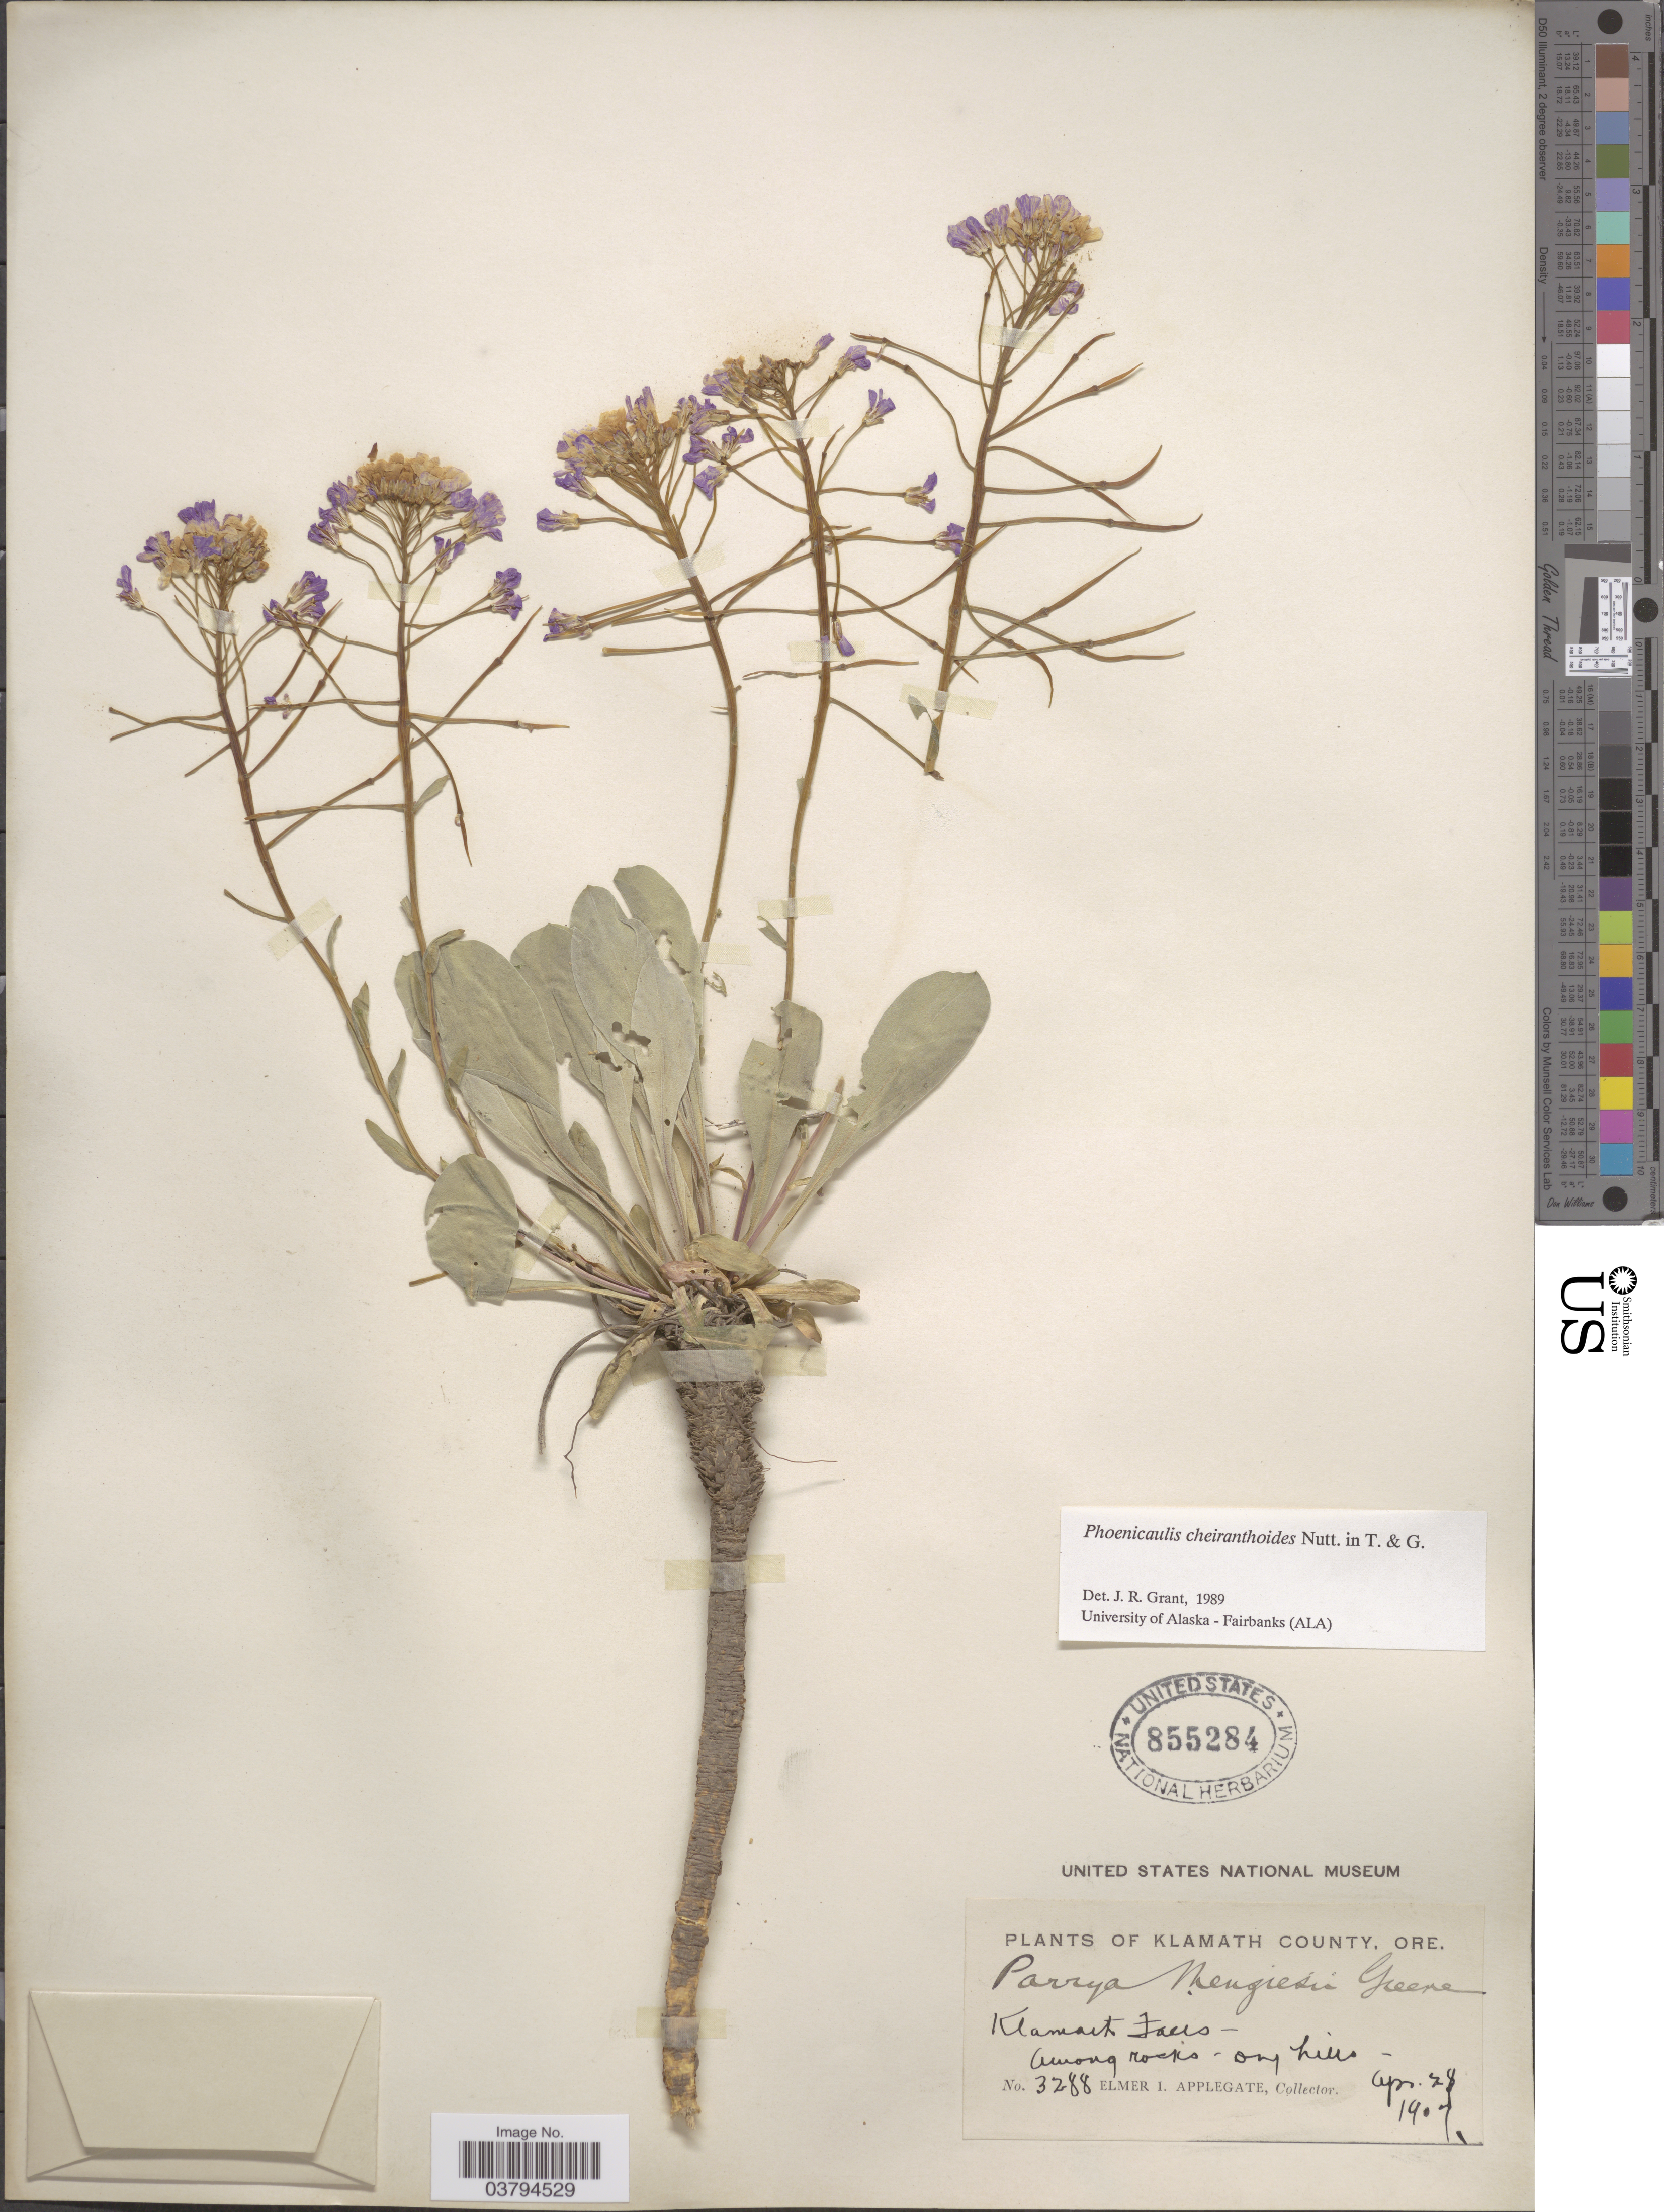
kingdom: Plantae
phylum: Tracheophyta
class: Magnoliopsida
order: Brassicales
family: Brassicaceae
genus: Phoenicaulis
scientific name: Phoenicaulis cheiranthoides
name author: Nutt.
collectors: E. I. Applegate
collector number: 3288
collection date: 1907-04-28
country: United States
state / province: Oregon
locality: Klamath County. Klamath Falls - Among rocks.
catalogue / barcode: US 855284